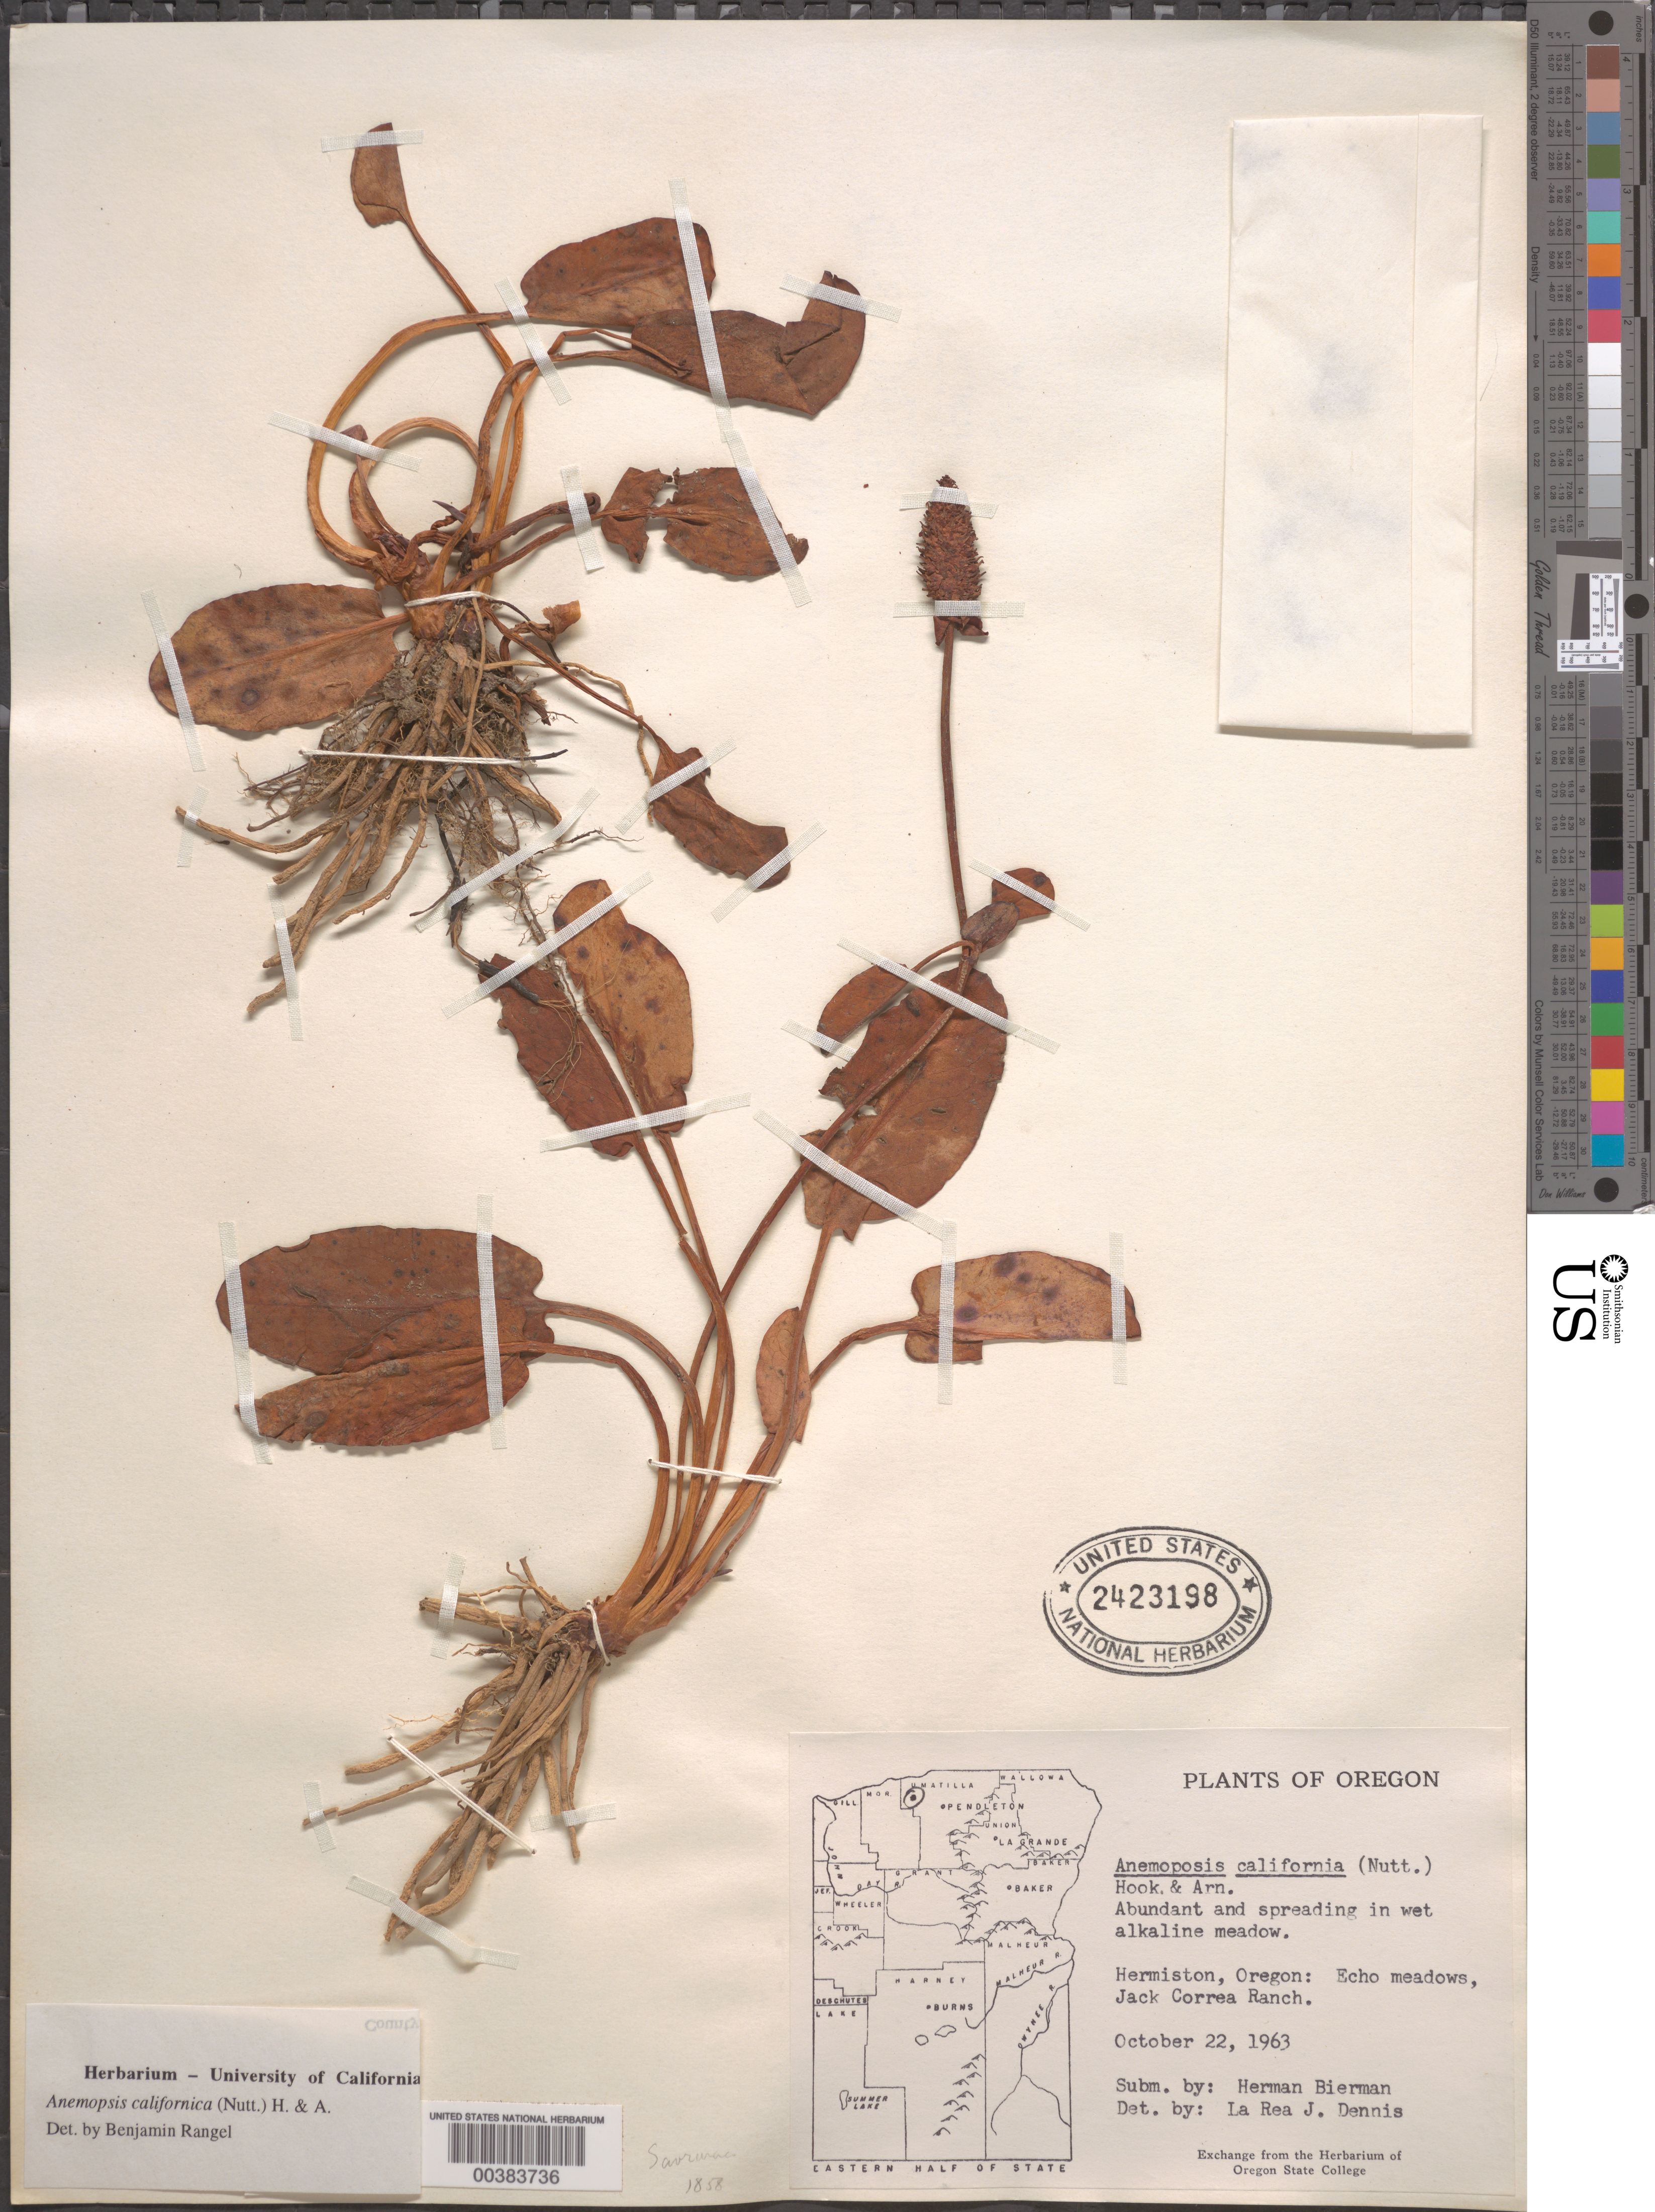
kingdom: Plantae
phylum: Tracheophyta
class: Magnoliopsida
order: Piperales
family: Saururaceae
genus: Anemopsis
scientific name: Anemopsis californica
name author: (Nutt.) Hook. & Arn.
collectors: H. Bierman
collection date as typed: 22 Oct 1963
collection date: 1963-10-22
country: United States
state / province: Oregon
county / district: Umatilla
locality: Hermiston, echo meadows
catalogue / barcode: US 2423198